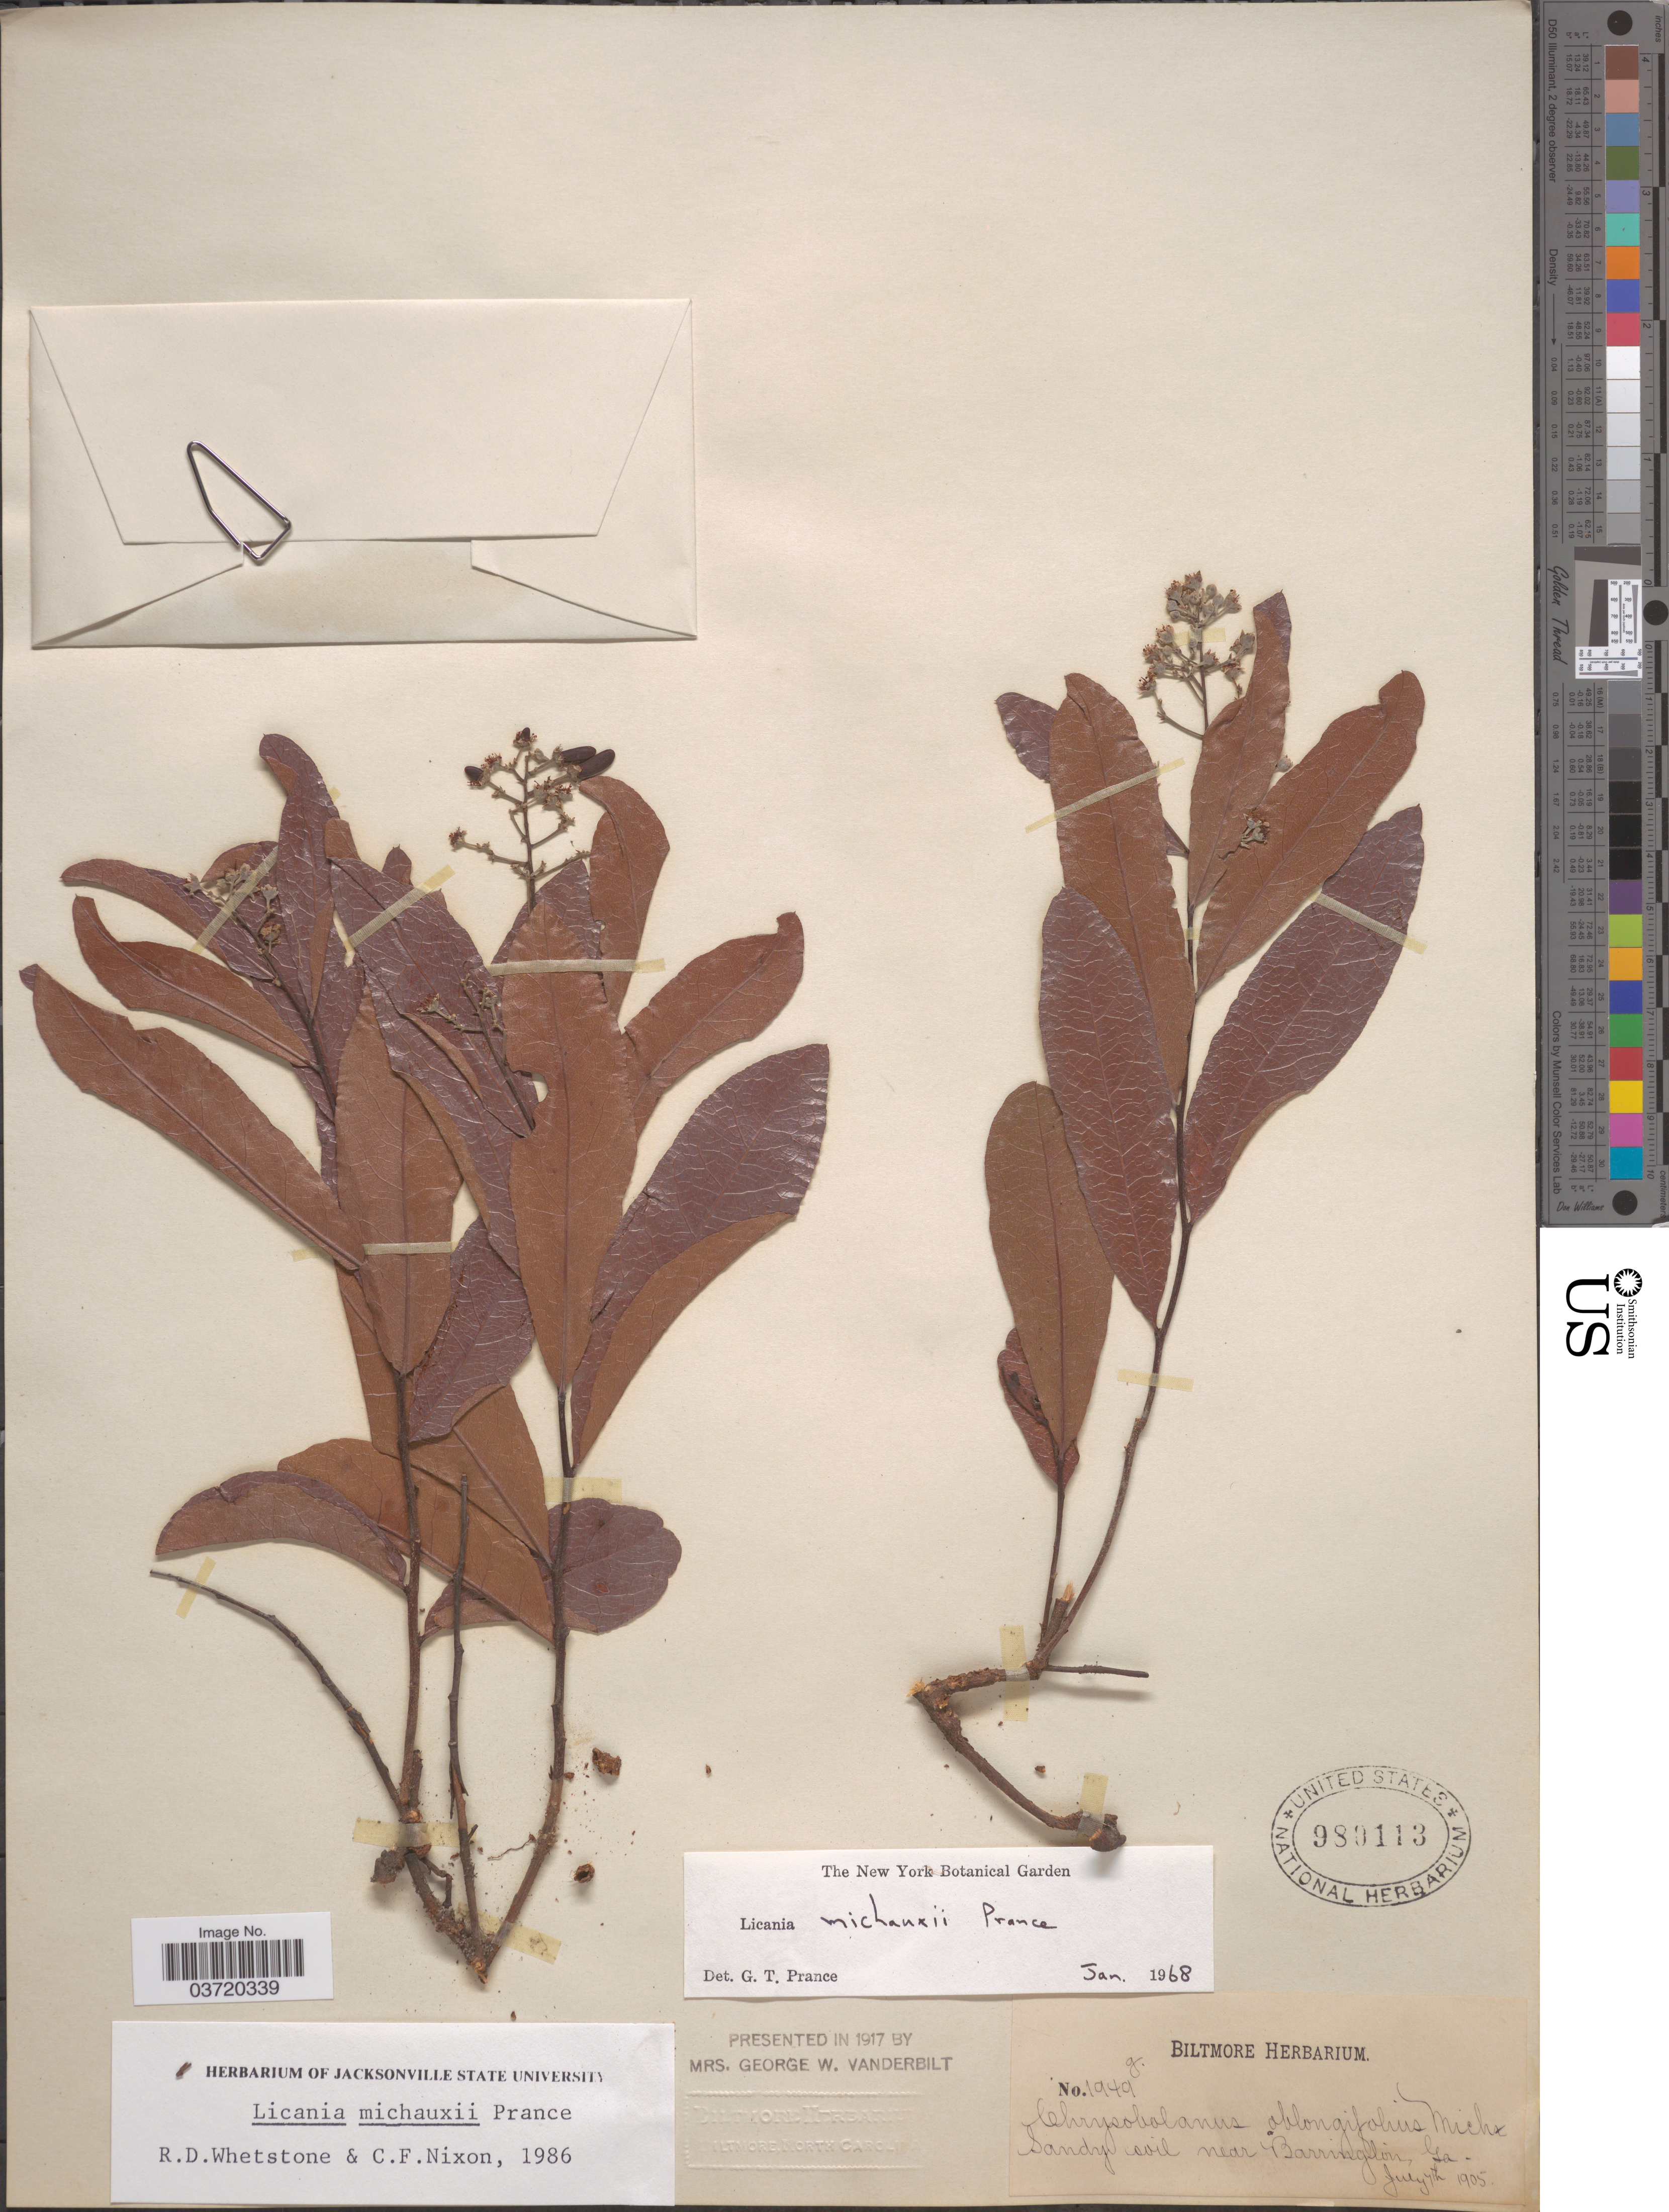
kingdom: Plantae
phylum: Tracheophyta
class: Magnoliopsida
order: Malpighiales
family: Chrysobalanaceae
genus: Geobalanus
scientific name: Geobalanus oblongifolius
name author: (Michx.) Small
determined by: Strong, M. T., (US), Smithsonian Institution - National Museum of Natural History (UNITED STATES)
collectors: ex herb. Biltmore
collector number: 1949g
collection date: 1905-07-07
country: United States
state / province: Georgia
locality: Sandy soil near Barrington.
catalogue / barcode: US 980113